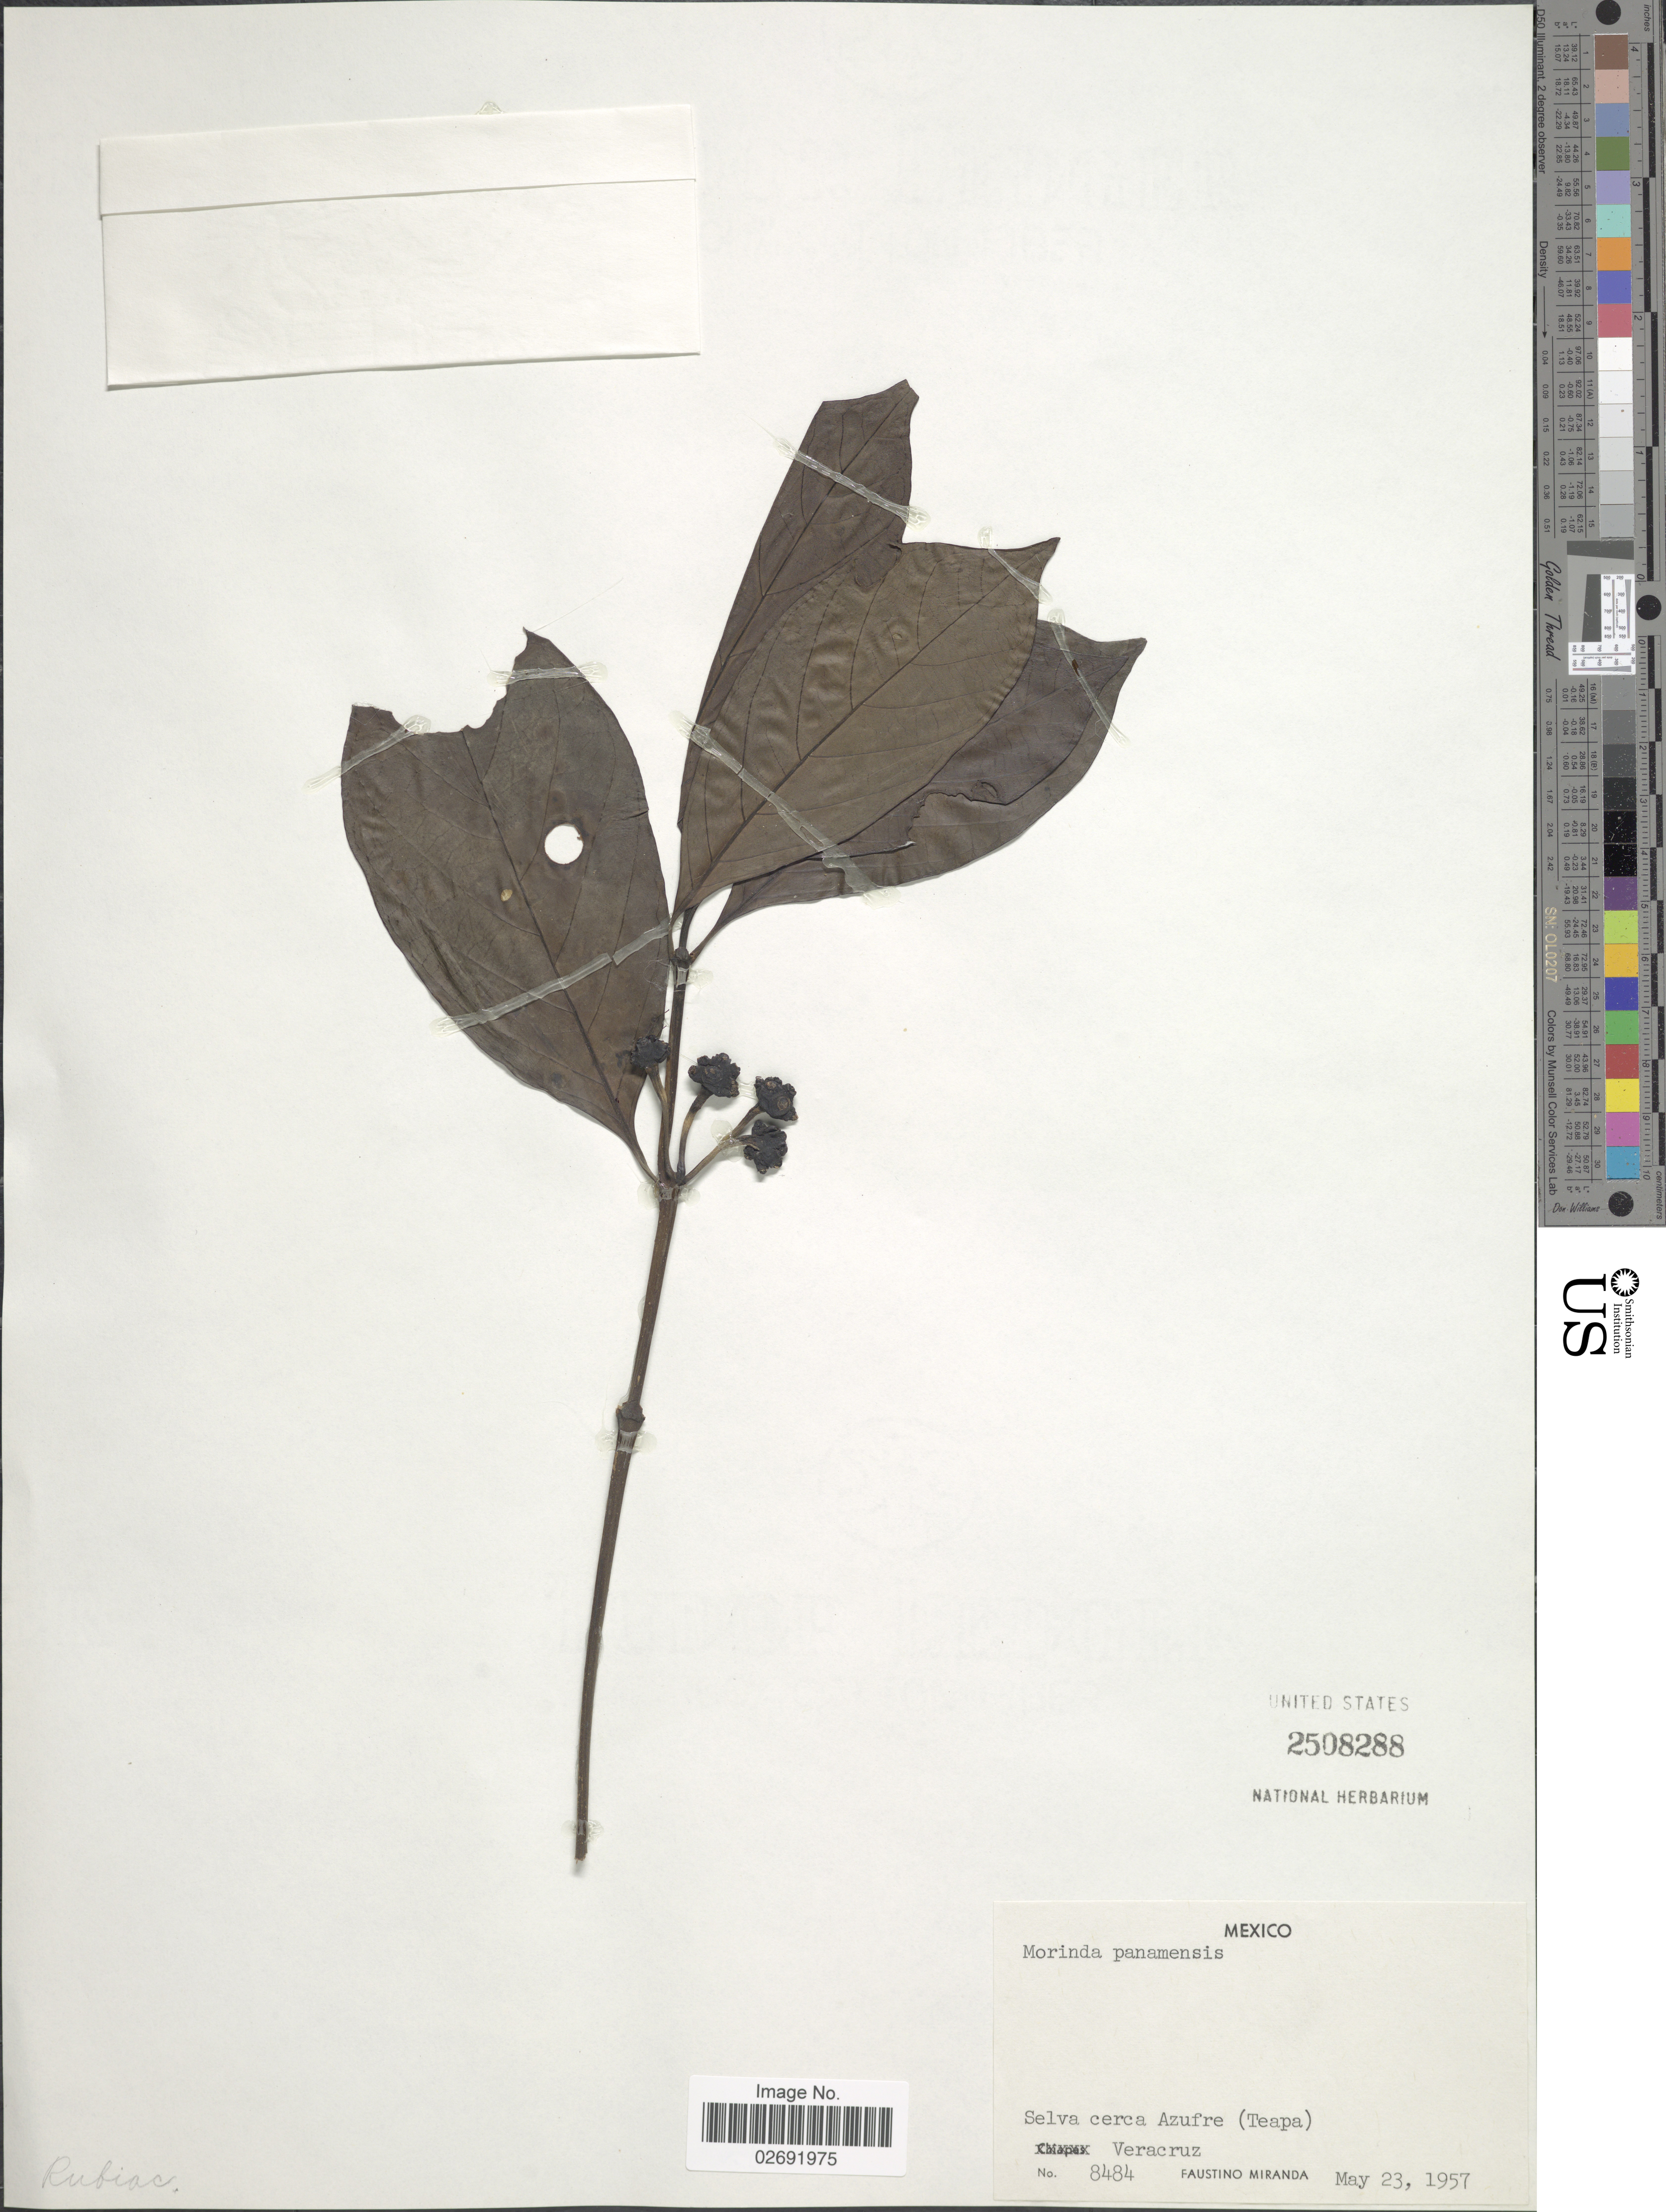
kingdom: Plantae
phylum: Tracheophyta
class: Magnoliopsida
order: Gentianales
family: Rubiaceae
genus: Morinda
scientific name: Morinda panamensis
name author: Seem.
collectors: F. Miranda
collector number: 8484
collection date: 1957-05-23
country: Mexico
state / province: Veracruz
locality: Selva cerca Azufre (Teapa) Veracruz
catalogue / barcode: US 2508288